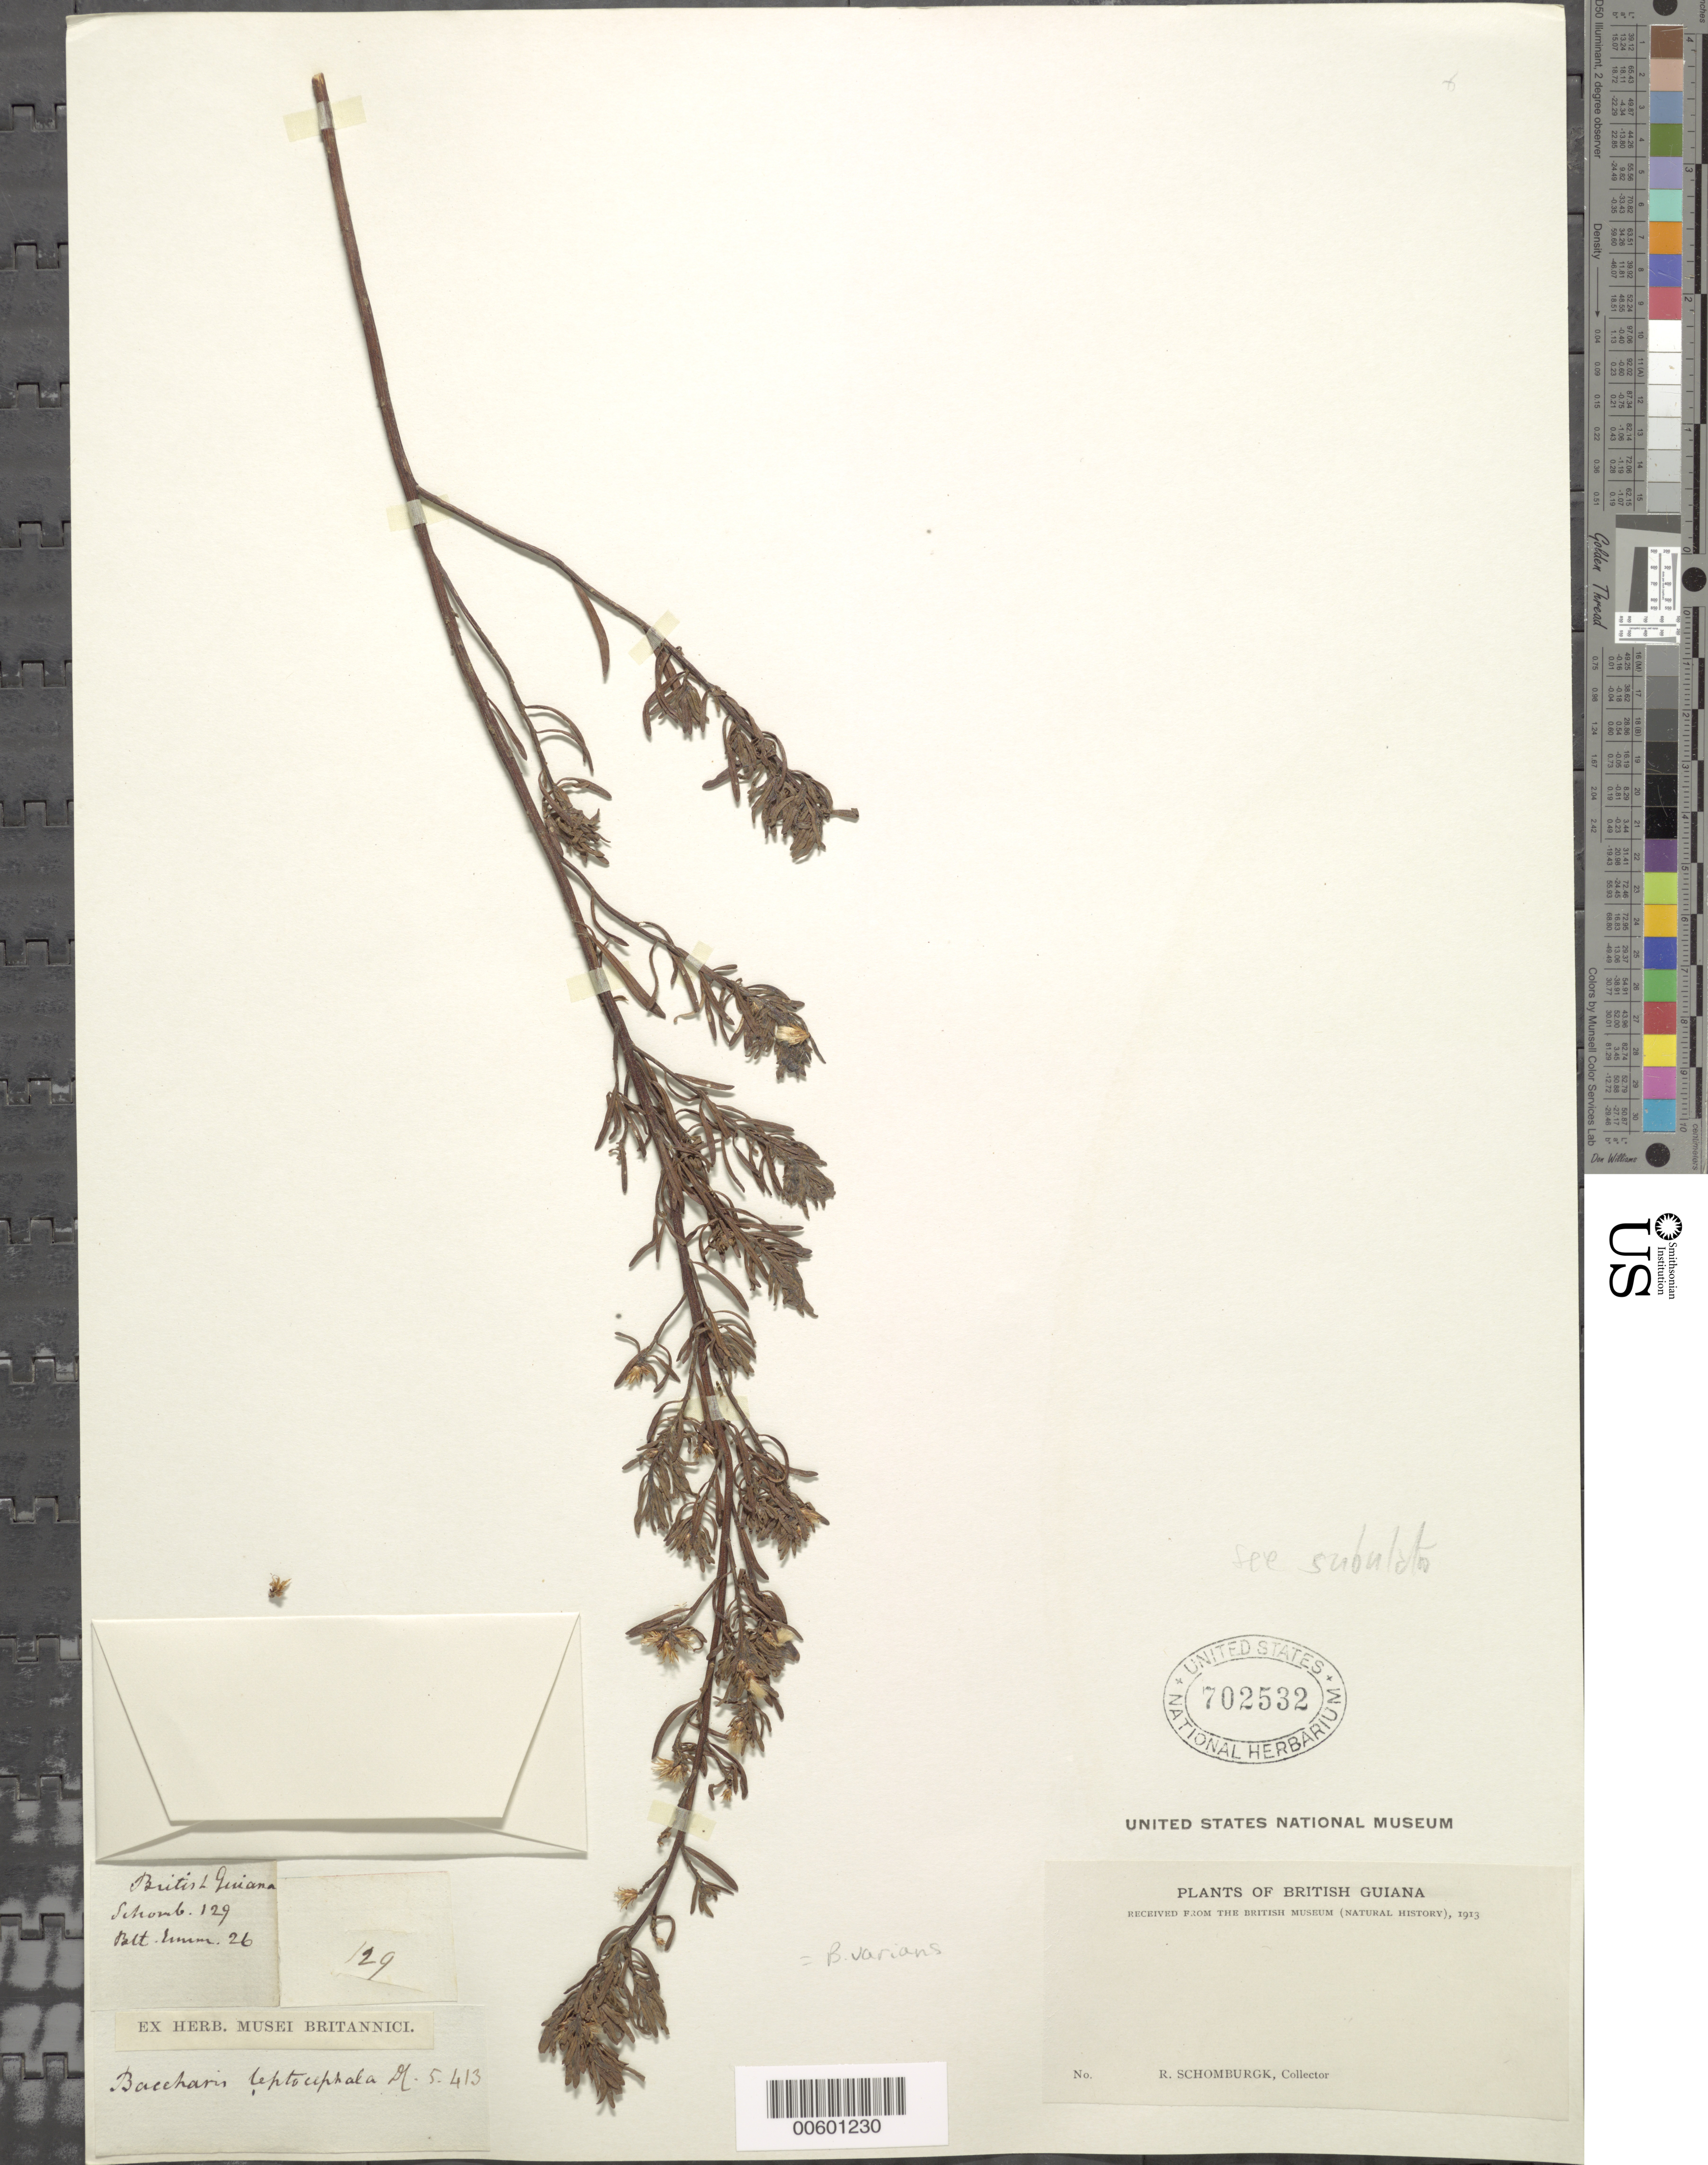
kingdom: Plantae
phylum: Tracheophyta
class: Magnoliopsida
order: Asterales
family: Asteraceae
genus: Baccharis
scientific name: Baccharis varians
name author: Gardner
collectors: R. H. Schomburgk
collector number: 129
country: Guyana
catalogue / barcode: US 702532